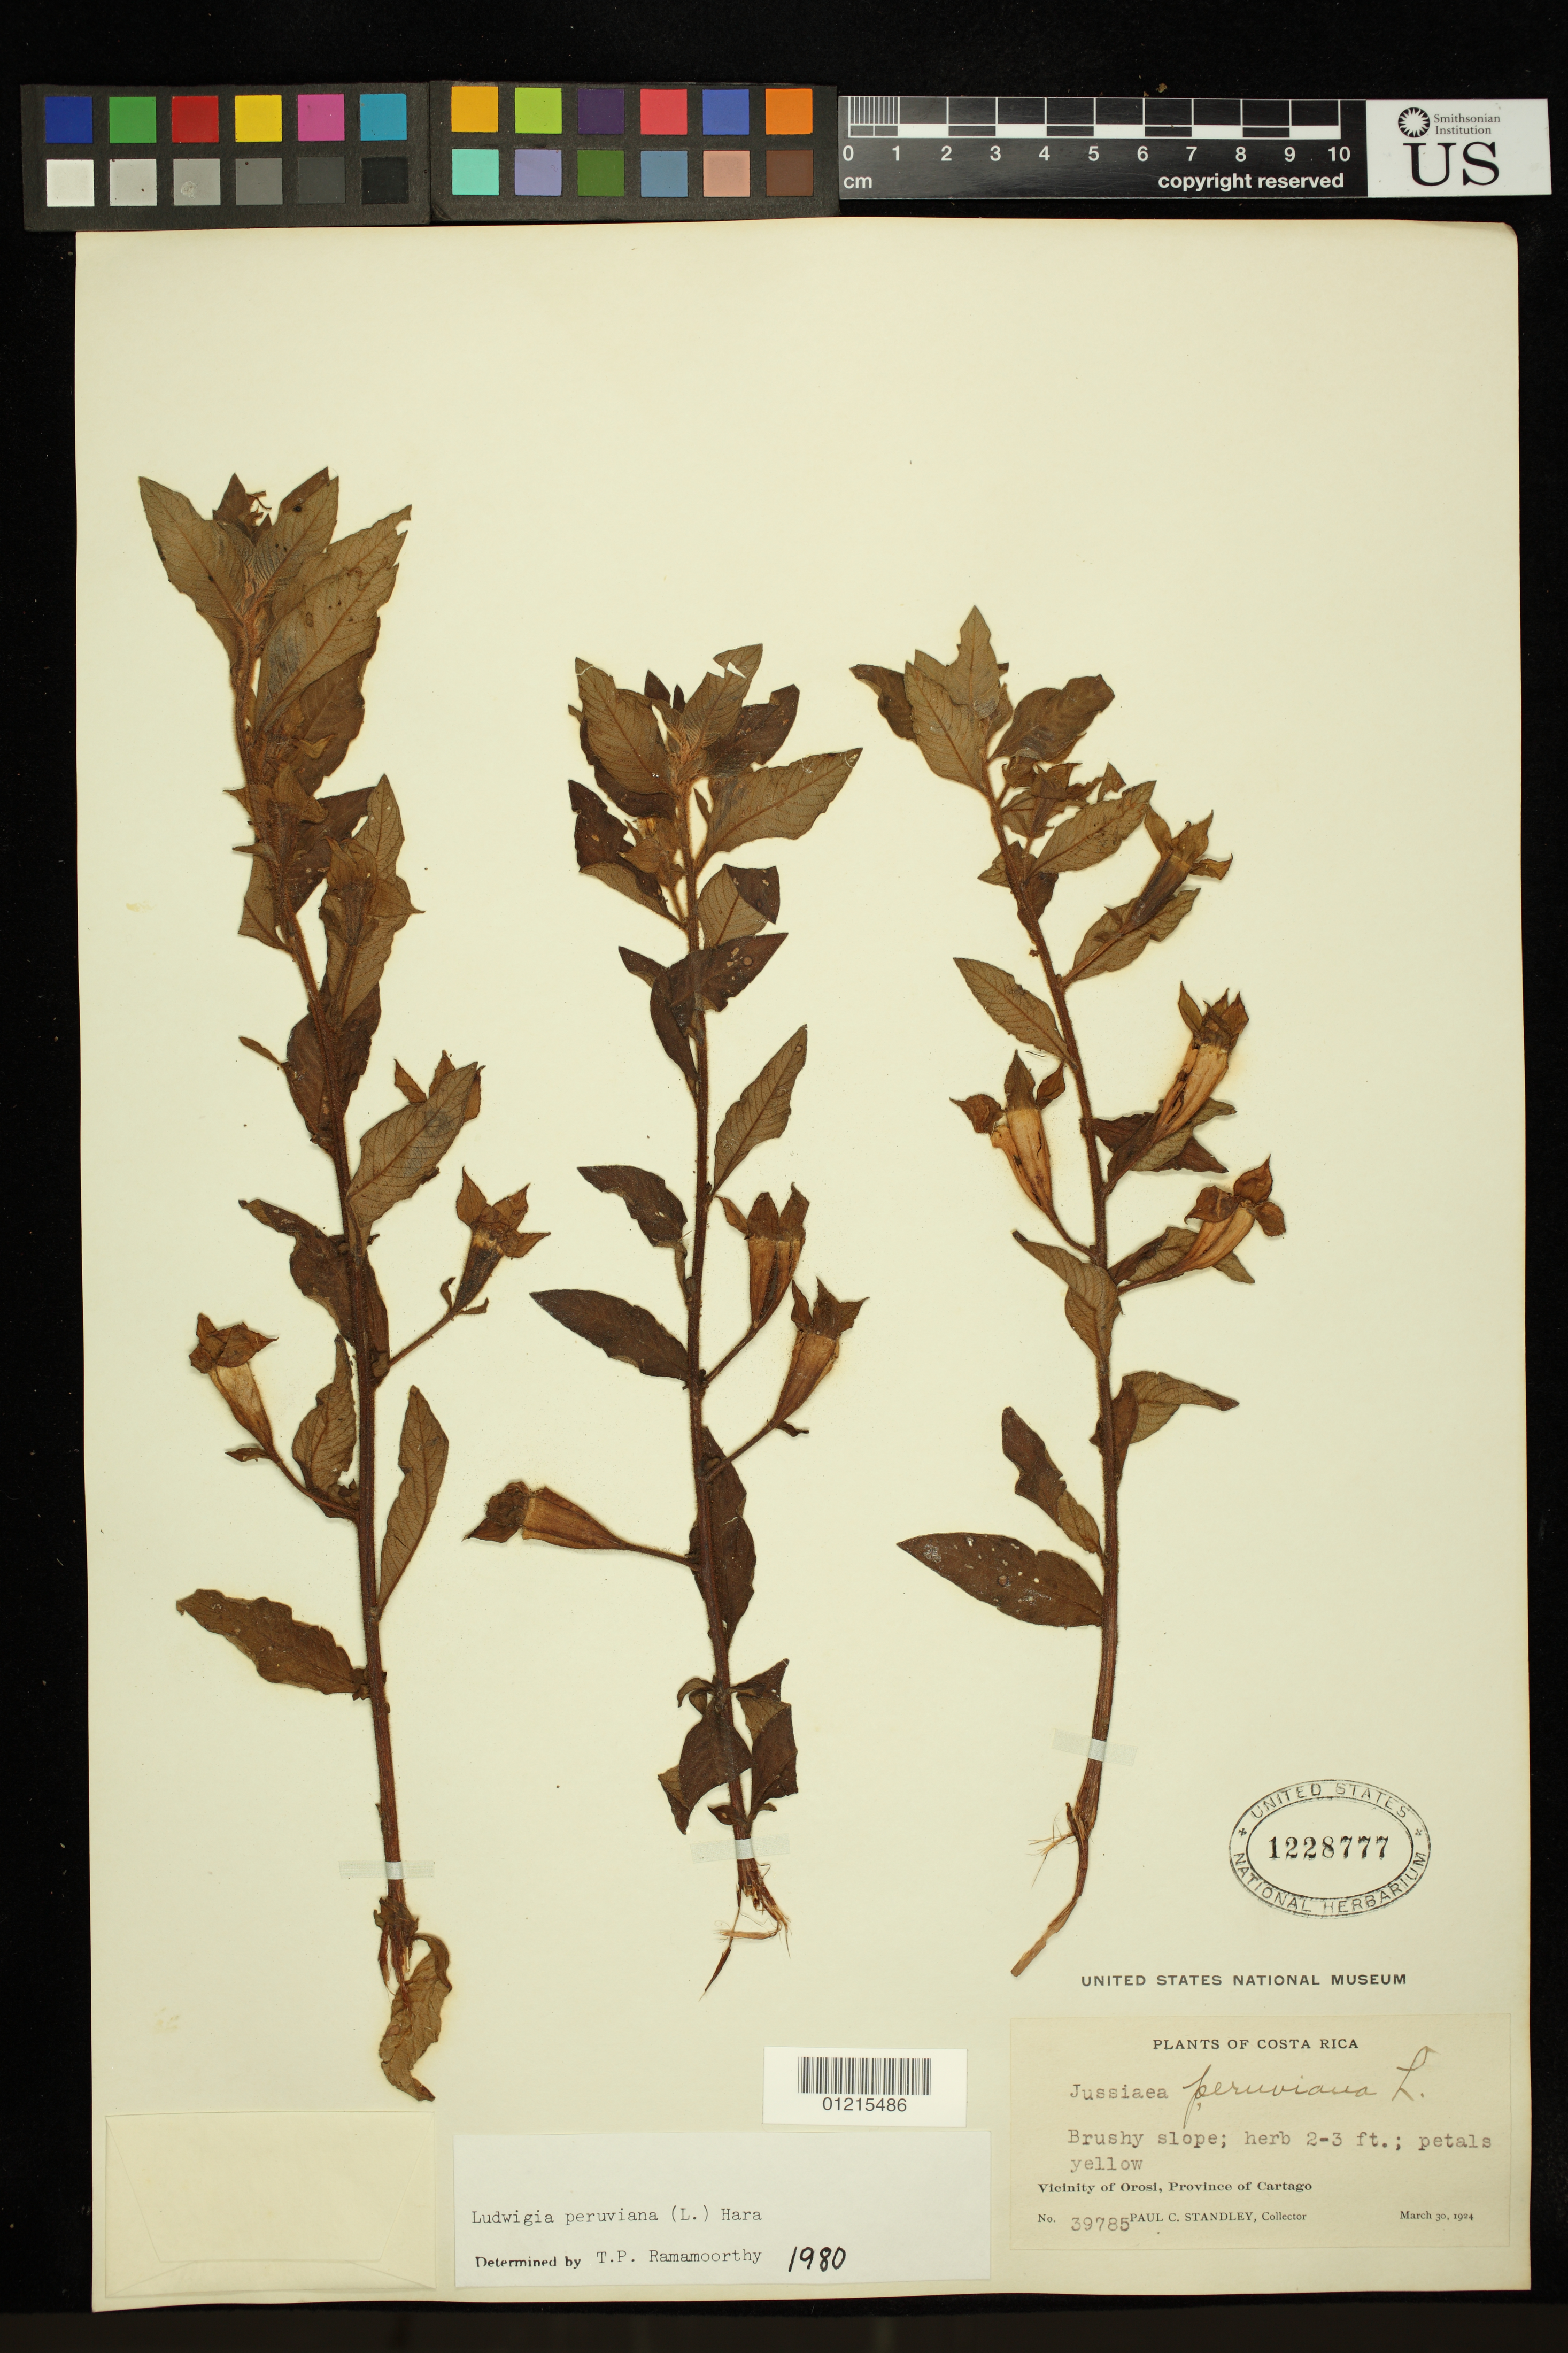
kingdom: Plantae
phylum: Tracheophyta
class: Magnoliopsida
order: Myrtales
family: Onagraceae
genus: Ludwigia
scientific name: Ludwigia peruviana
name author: (L.) H. Hara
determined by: Ramamoorthy, T. P.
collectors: P. C. Standley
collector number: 39785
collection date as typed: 30 Mar 1924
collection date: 1924-03-30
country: Costa Rica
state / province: Cartago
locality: Vicinity of Orosi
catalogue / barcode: US 1228777